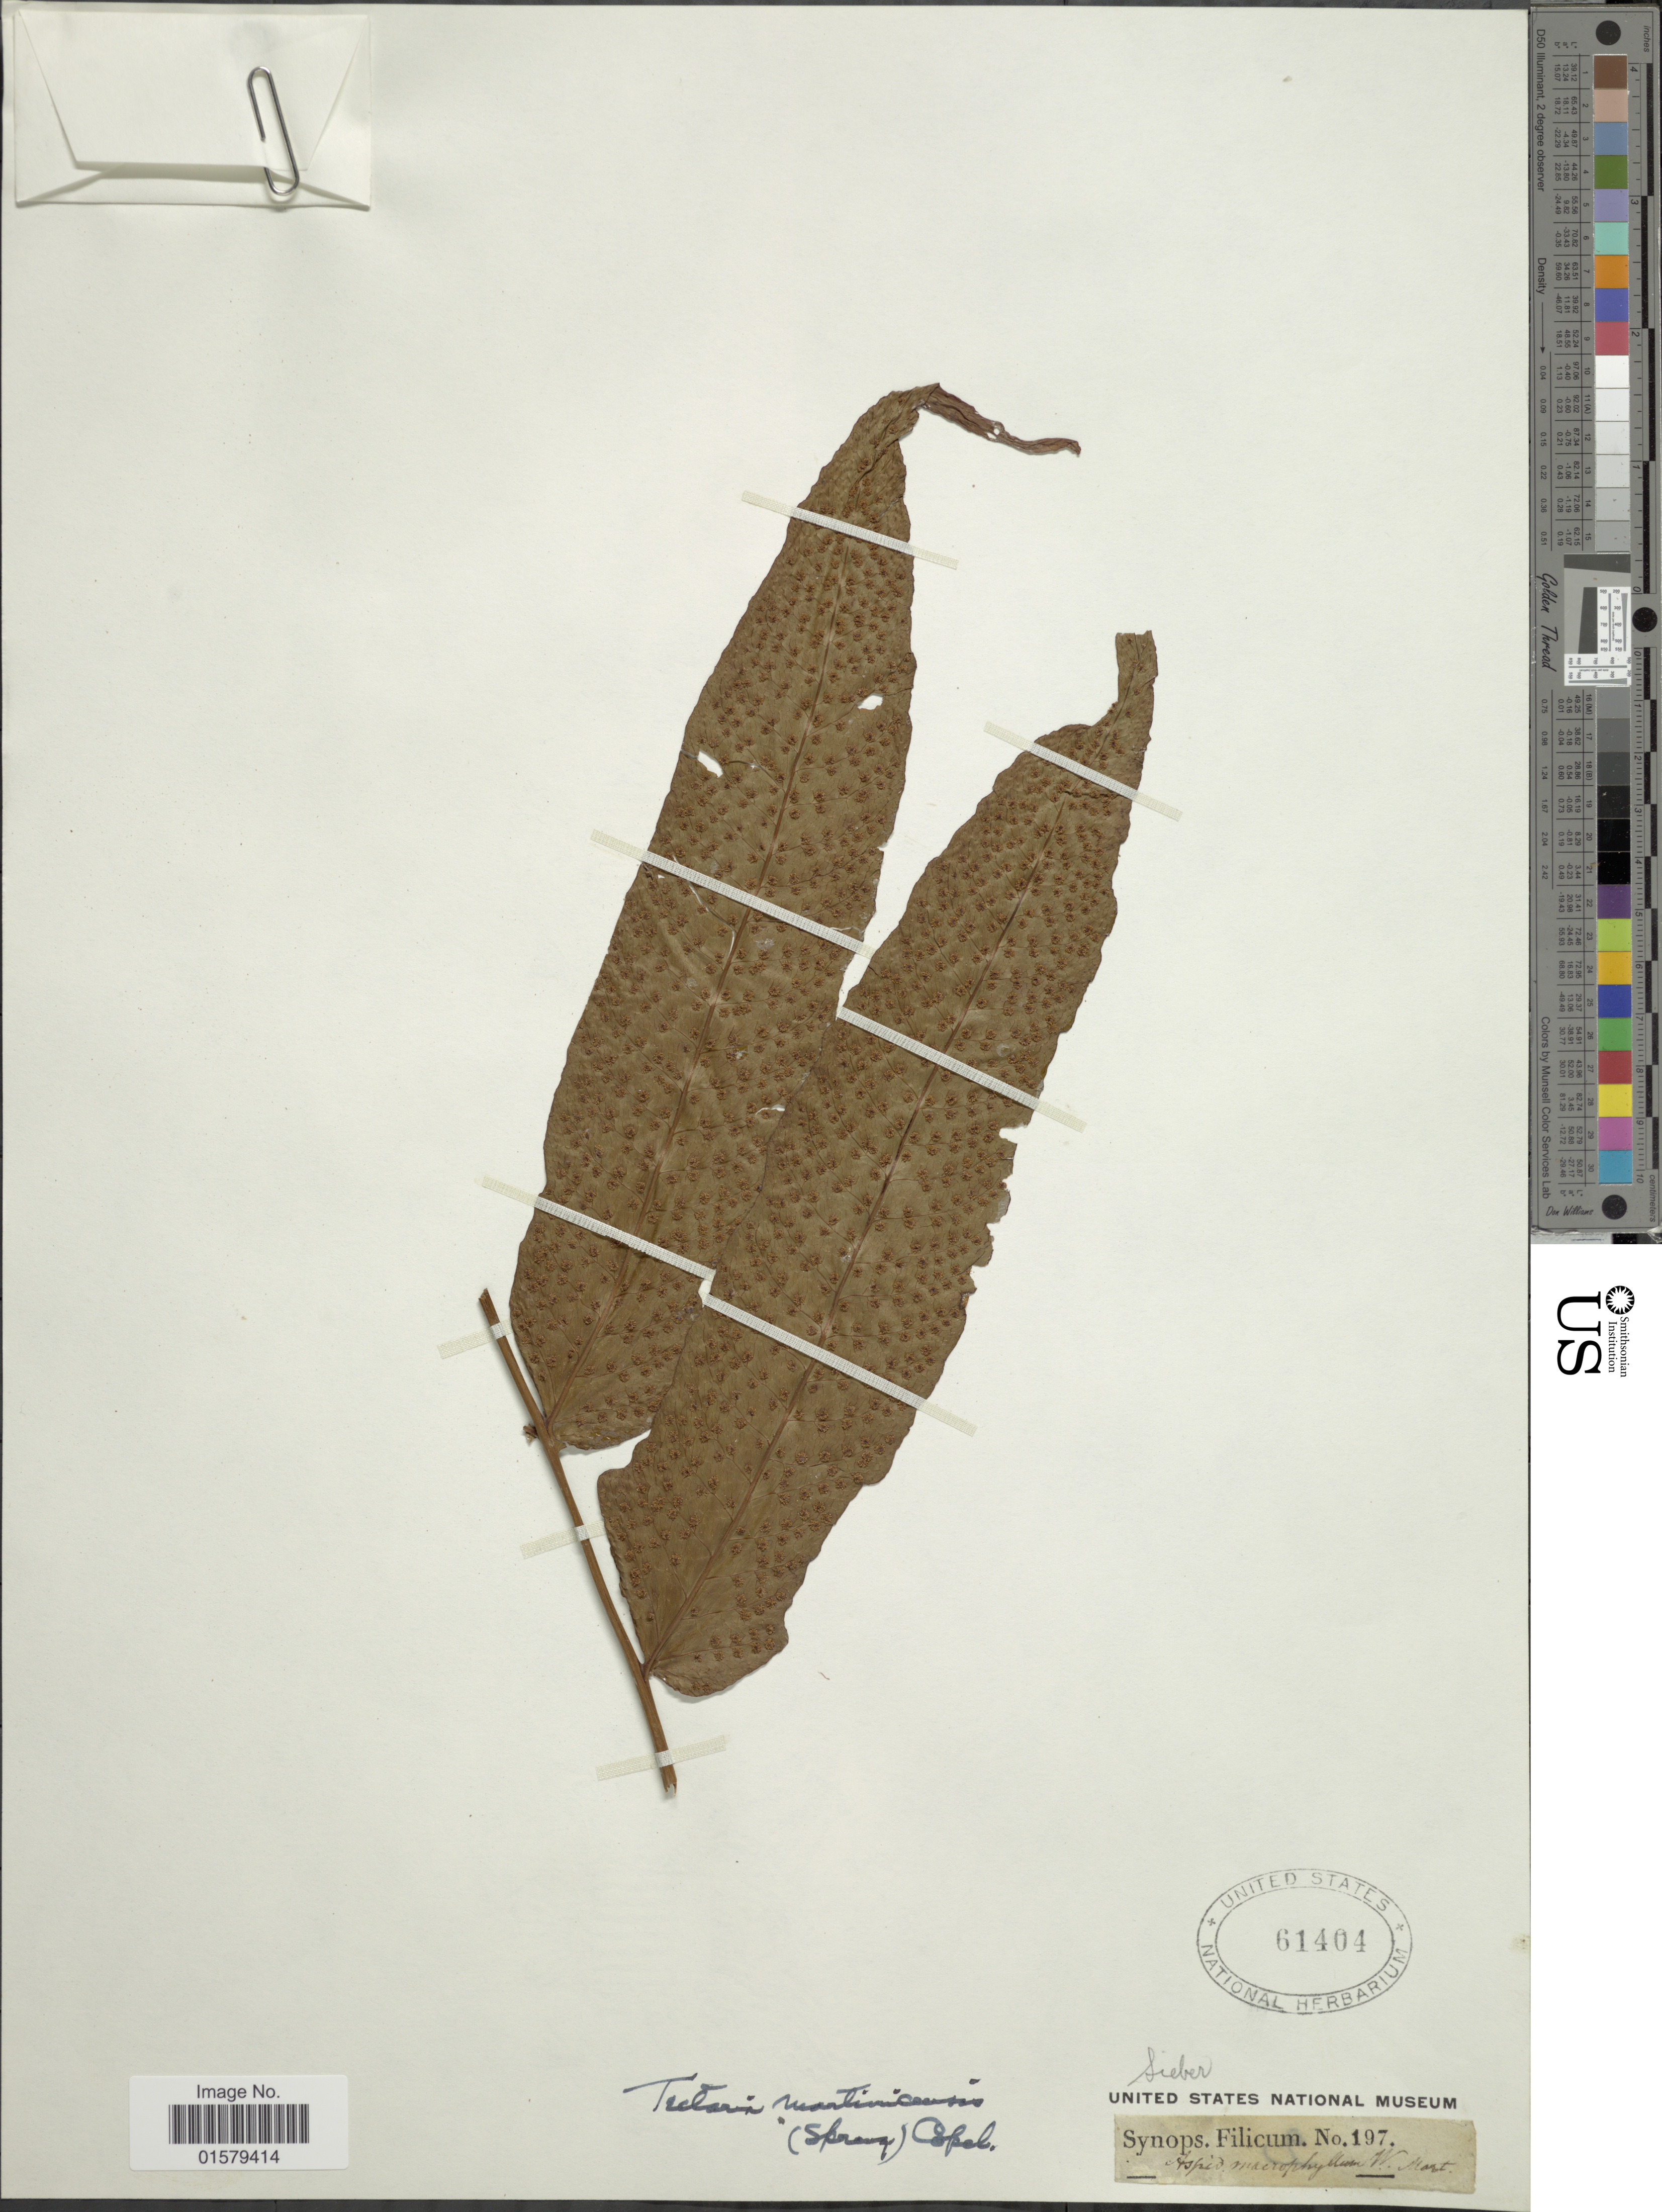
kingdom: Plantae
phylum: Tracheophyta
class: Polypodiopsida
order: Polypodiales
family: Tectariaceae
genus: Tectaria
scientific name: Tectaria incisa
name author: Cav.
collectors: -- Sieber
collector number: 197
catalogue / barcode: US 61404